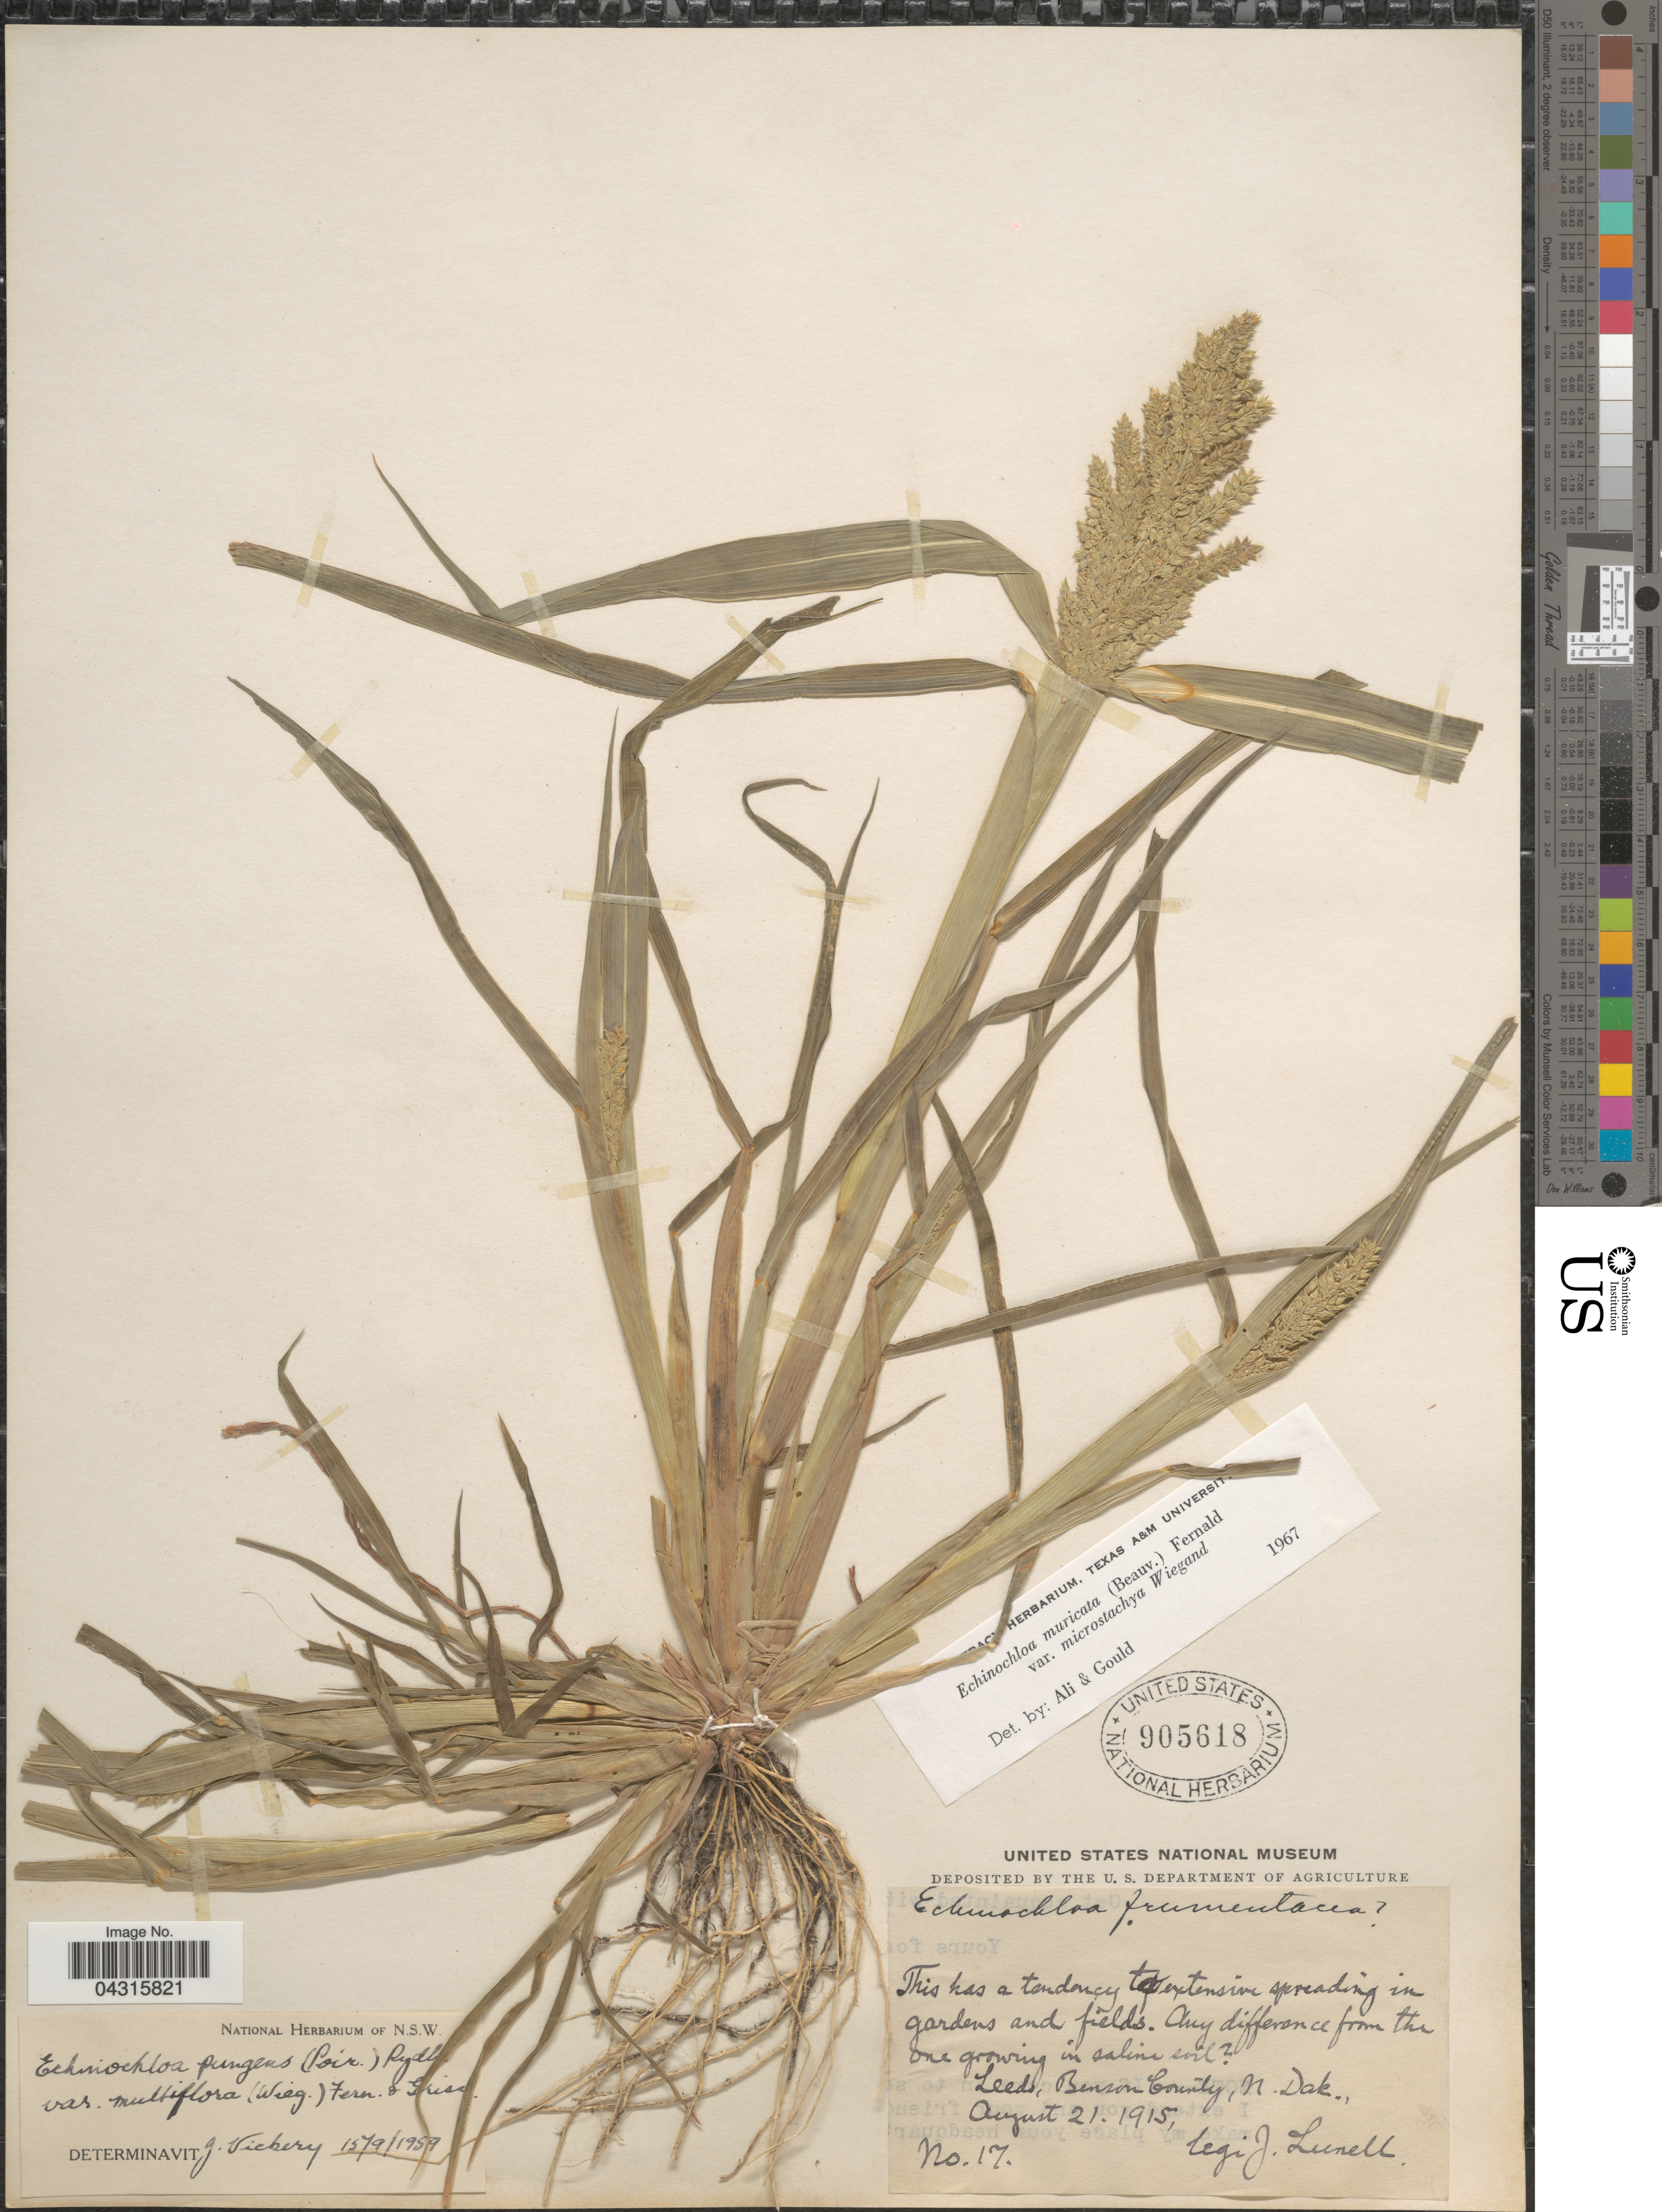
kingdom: Plantae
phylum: Tracheophyta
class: Liliopsida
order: Poales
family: Poaceae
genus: Echinochloa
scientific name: Echinochloa muricata var. microstachya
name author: Wiegand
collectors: J. Lunell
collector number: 17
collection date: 1915-08-21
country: United States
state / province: North Dakota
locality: Leeds, Benson County.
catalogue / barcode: US 905618